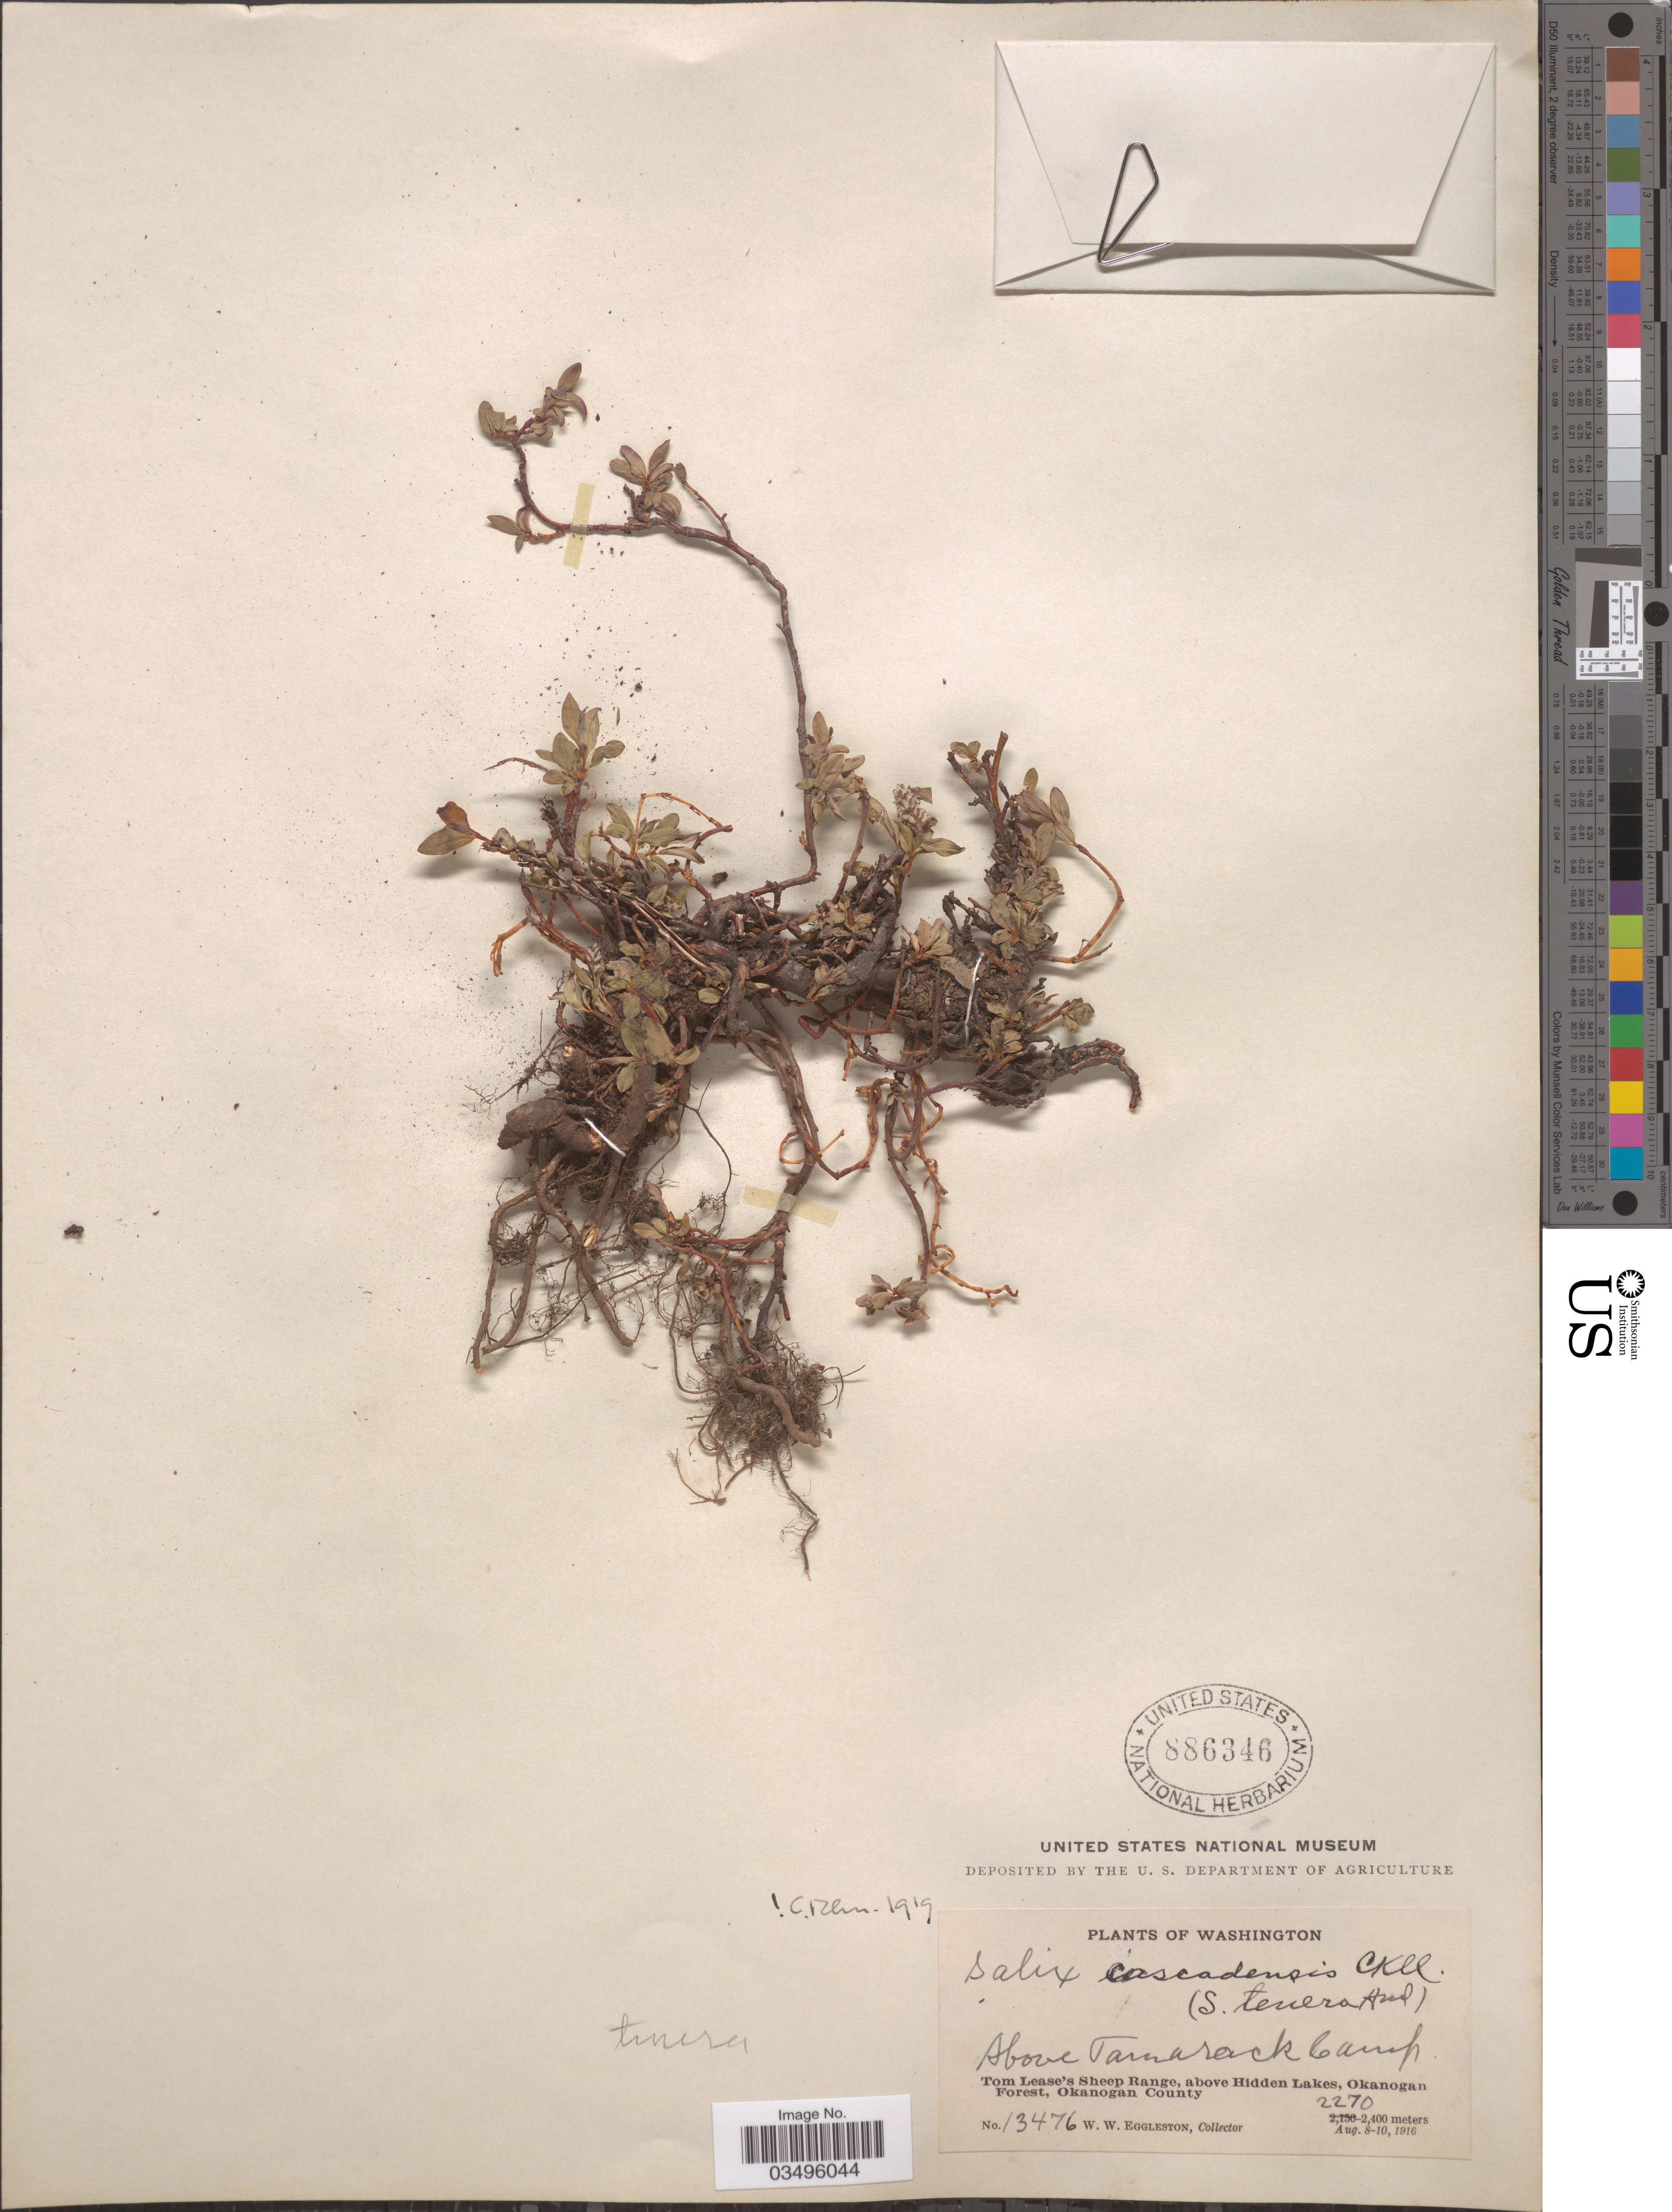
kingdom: Plantae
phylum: Tracheophyta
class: Magnoliopsida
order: Malpighiales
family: Salicaceae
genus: Salix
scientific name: Salix cascadensis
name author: Cockerell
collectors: W. W. Eggleston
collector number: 13476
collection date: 1916-08-08/1916-08-10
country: United States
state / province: Washington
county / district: Okanogan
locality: Above Tamarack Camp. Tom Lease's Sheep Range, above Hidden Lakes, Okanogan Forest, Okanogan County.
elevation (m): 2270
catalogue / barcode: US 886346